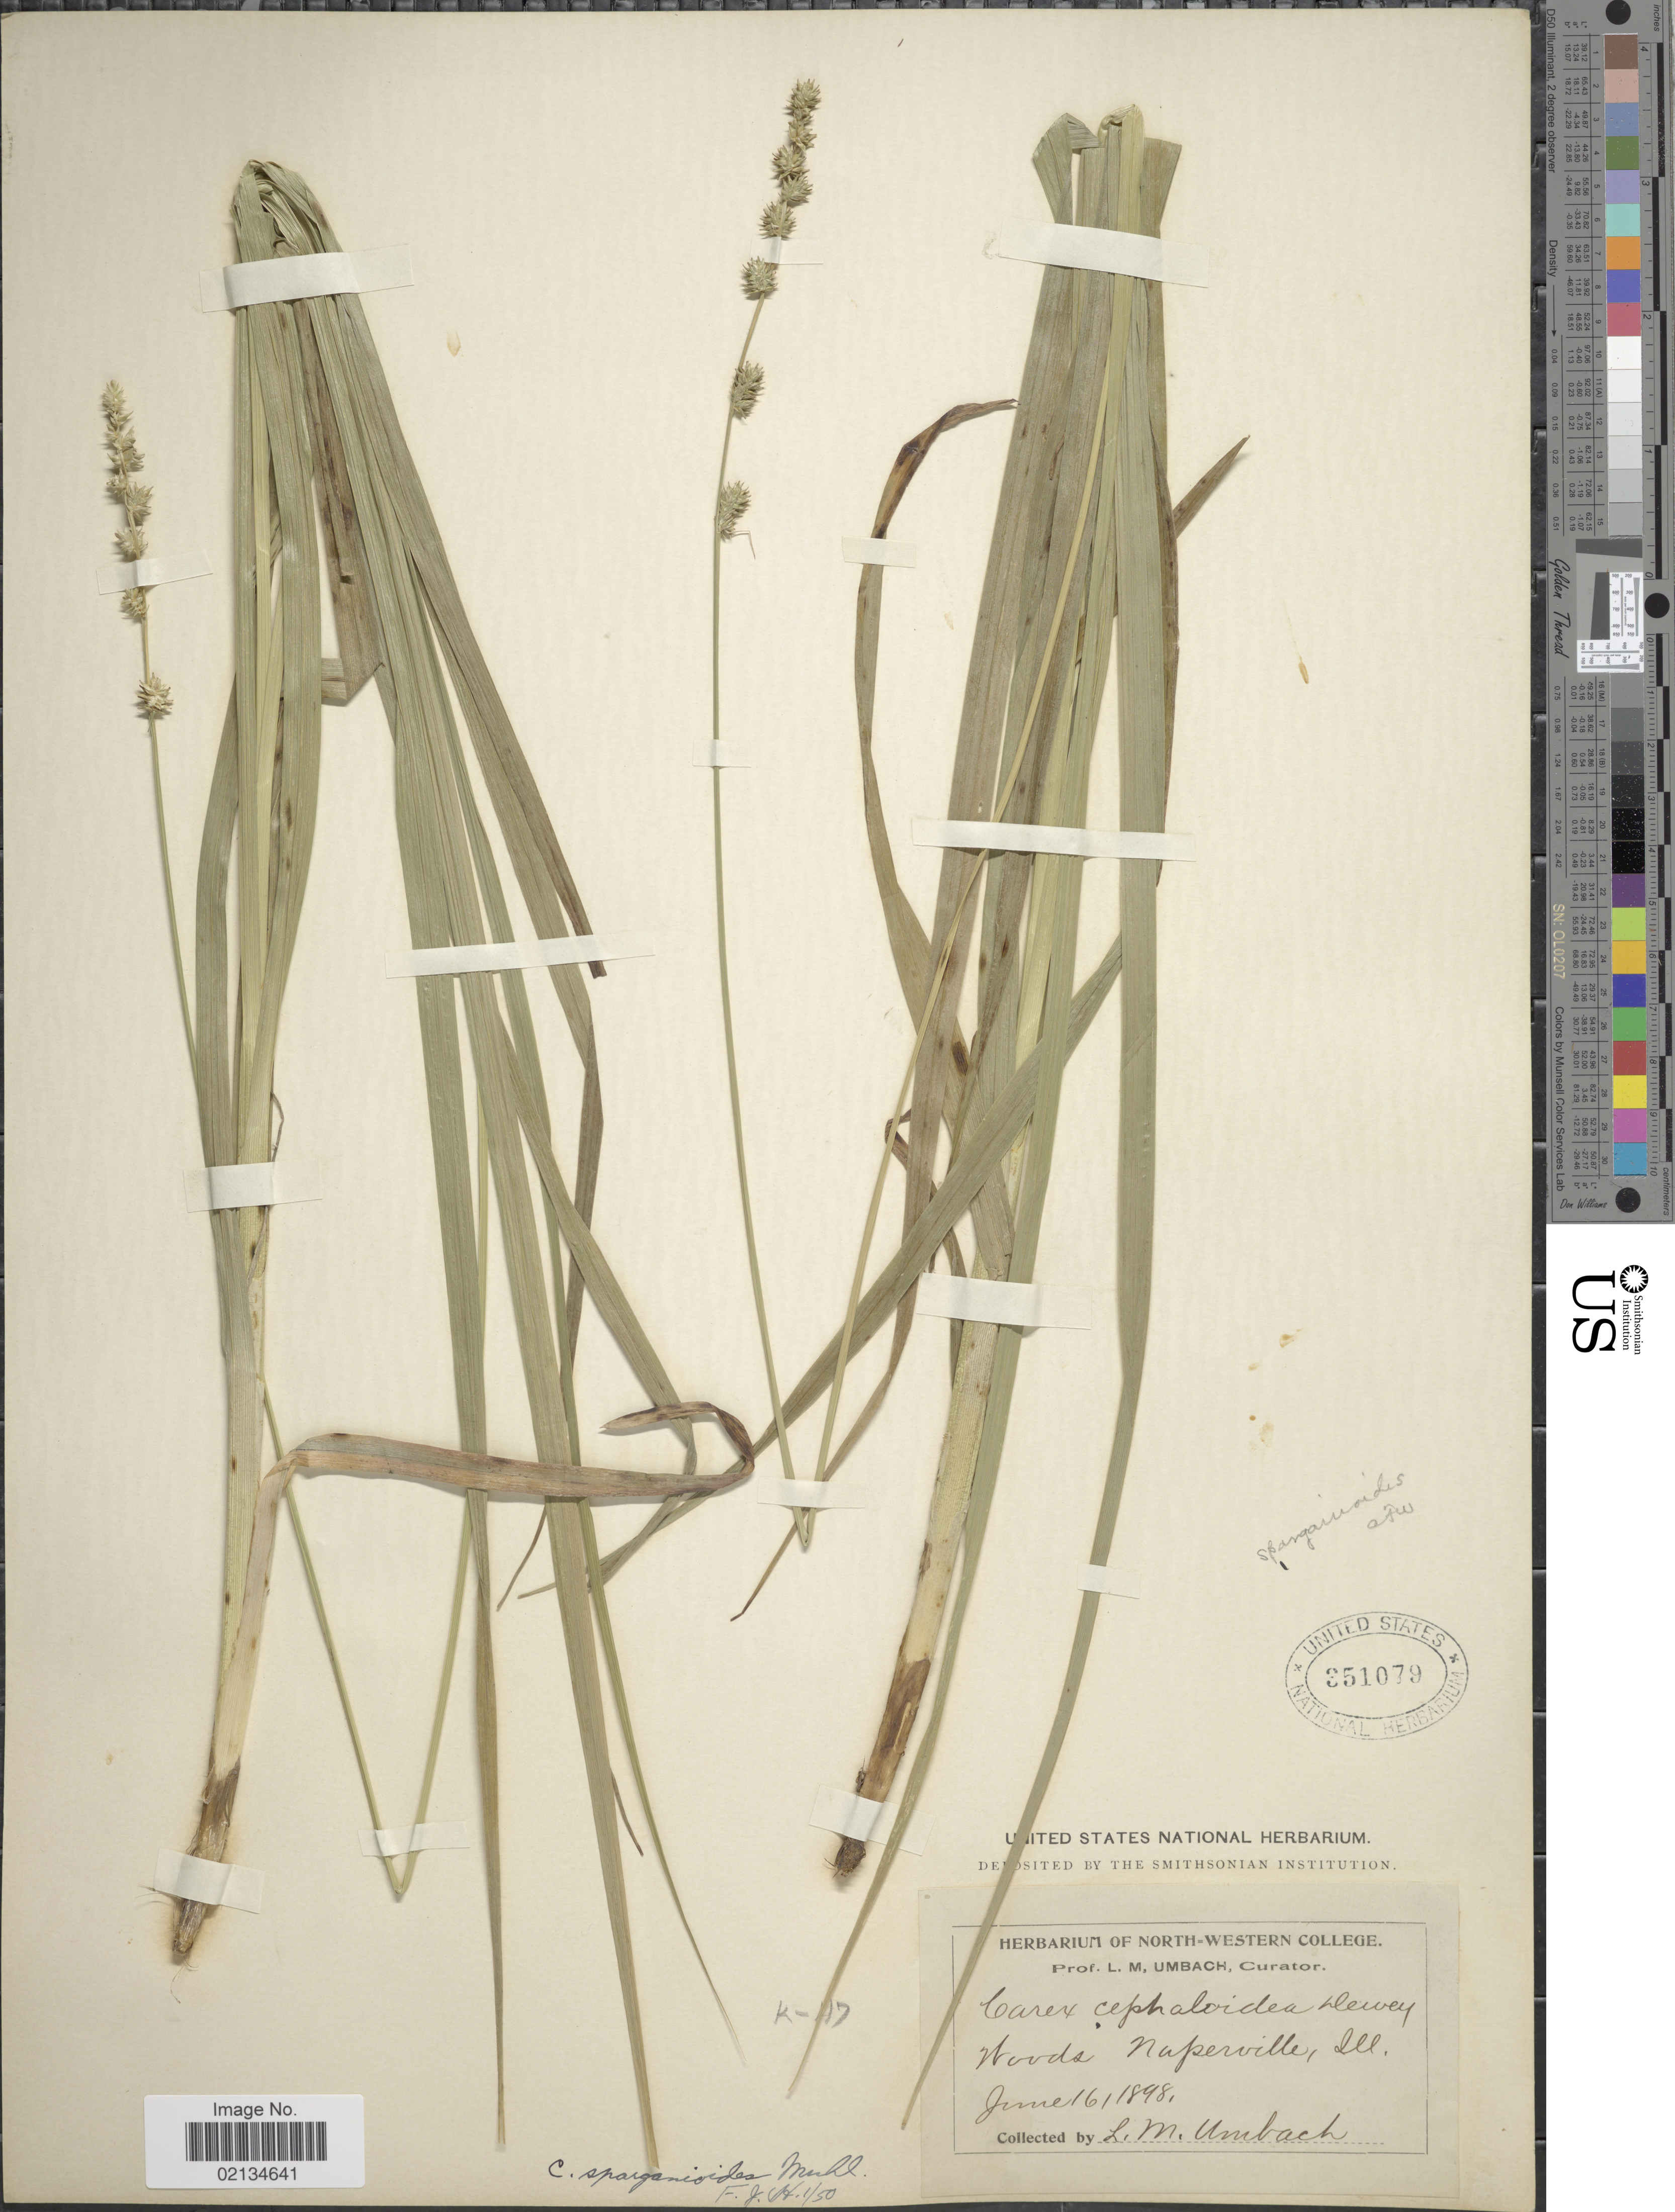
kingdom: Plantae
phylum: Tracheophyta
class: Liliopsida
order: Poales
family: Cyperaceae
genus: Carex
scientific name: Carex sparganioides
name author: Muhl. ex Willd.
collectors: L. M. Umbach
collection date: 1898-06-16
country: United States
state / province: Illinois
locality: Woods, Naperville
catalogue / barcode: US 351079